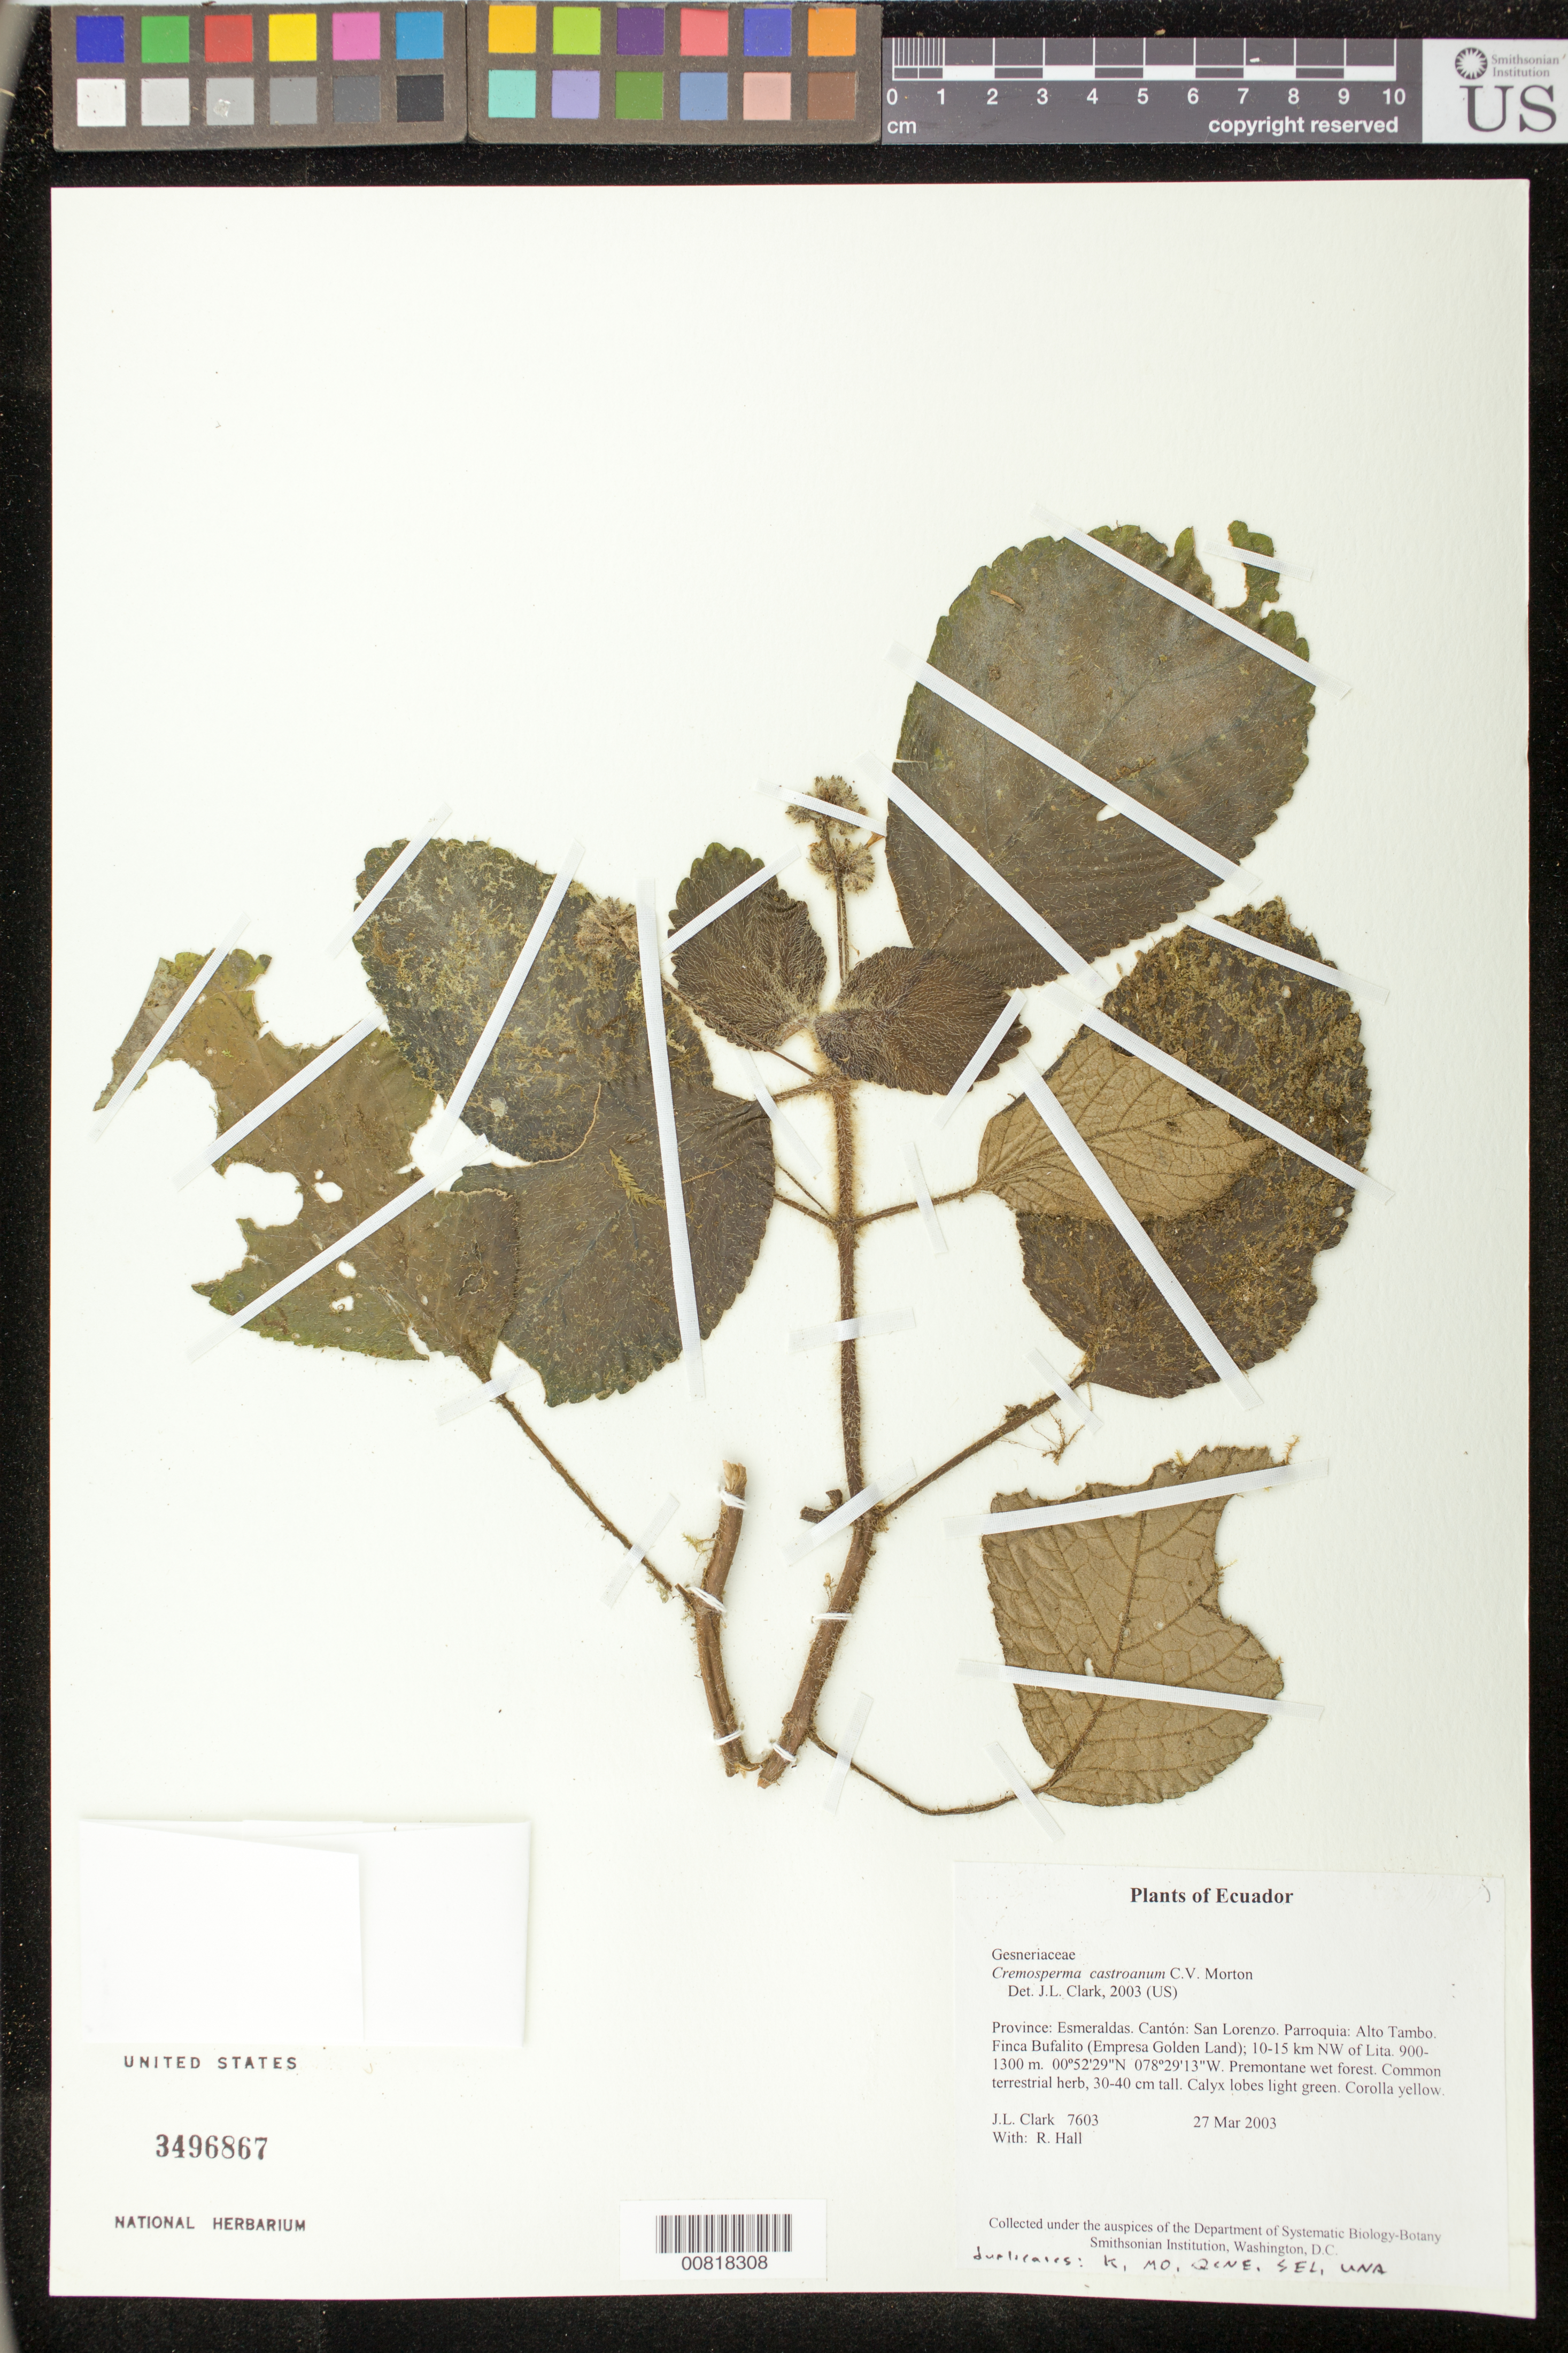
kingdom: Plantae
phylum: Tracheophyta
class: Magnoliopsida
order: Lamiales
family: Gesneriaceae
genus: Cremosperma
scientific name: Cremosperma castroanum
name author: C.V. Morton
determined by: Clark, J. L., (SEL), The Marie Selby Botanical Garden (UNITED STATES)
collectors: J. L. Clark & R. Hall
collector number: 7603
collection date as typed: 27 Mar 2003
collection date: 2003-03-27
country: Ecuador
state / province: Esmeraldas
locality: San Lorenzo. Parroquia: Alto Tambo. Finca Bufalito (Empresa Golden Land); 10-15 km NW of Lita.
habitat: Premontane wet forest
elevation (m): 900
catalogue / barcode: US 3496867